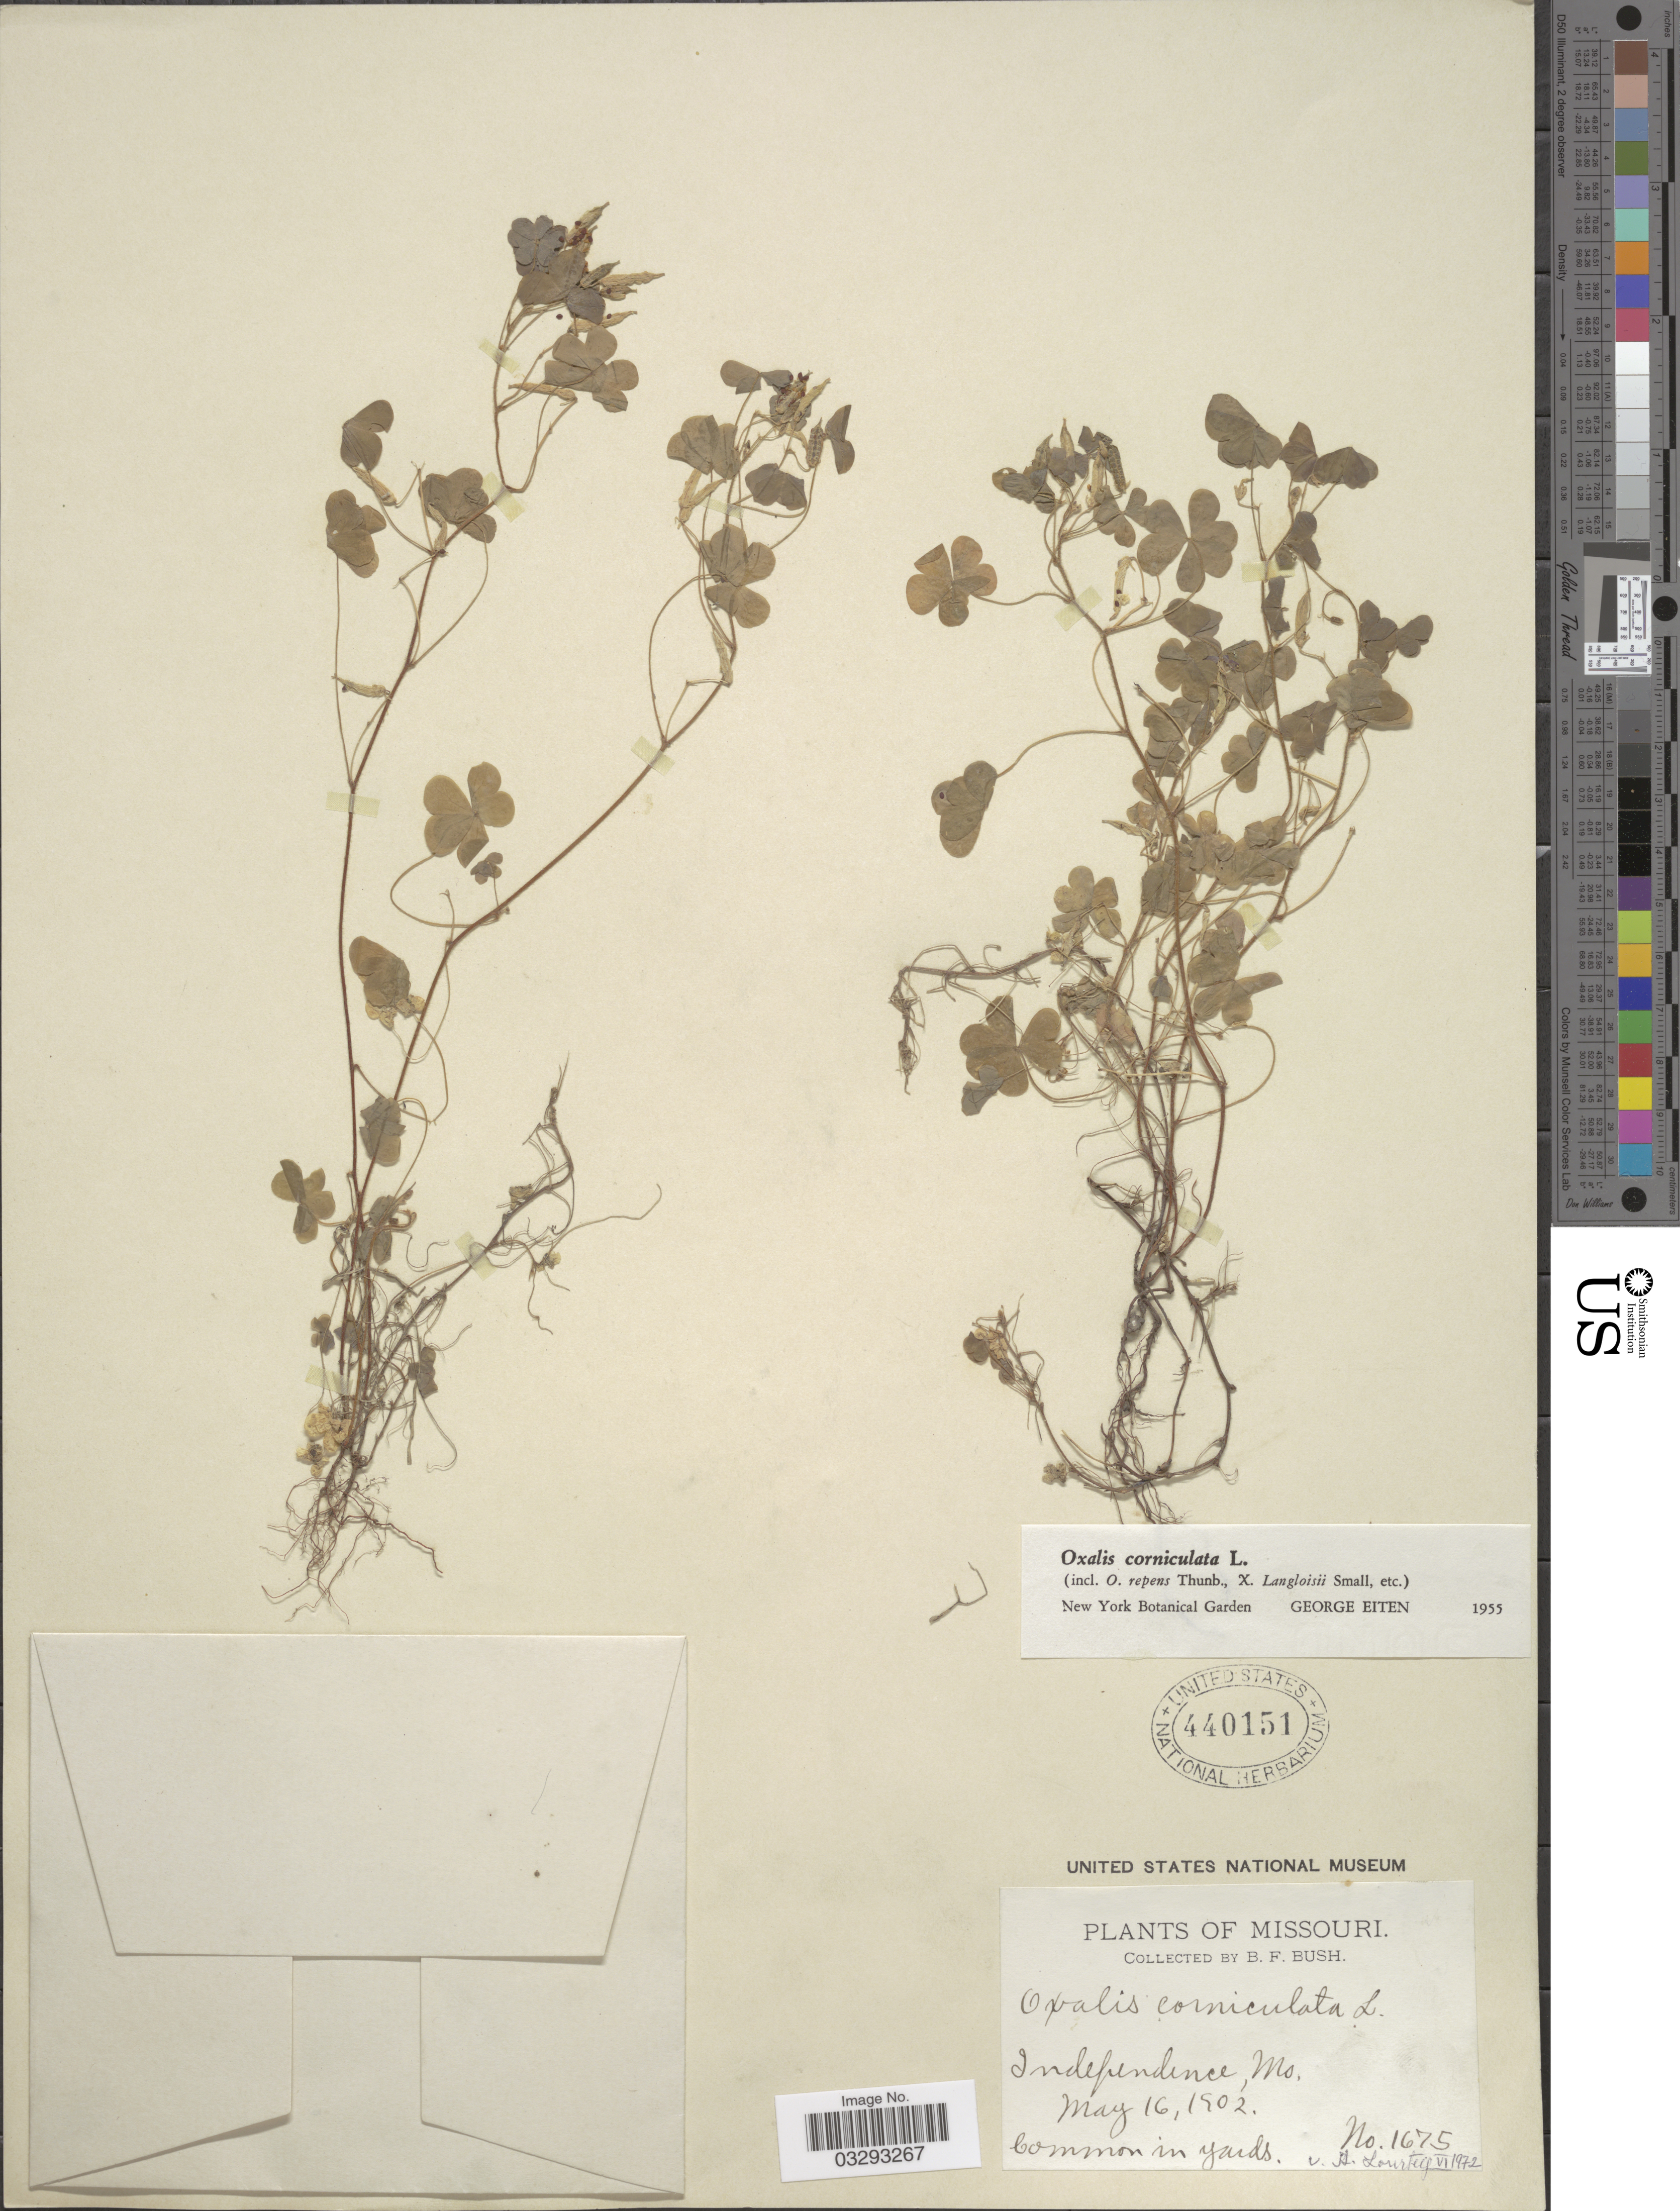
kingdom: Plantae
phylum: Tracheophyta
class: Magnoliopsida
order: Oxalidales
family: Oxalidaceae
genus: Oxalis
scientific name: Oxalis corniculata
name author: L.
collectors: B. F. Bush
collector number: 1675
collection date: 1902-05-16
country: United States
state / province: Missouri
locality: Independence.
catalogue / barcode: US 440151